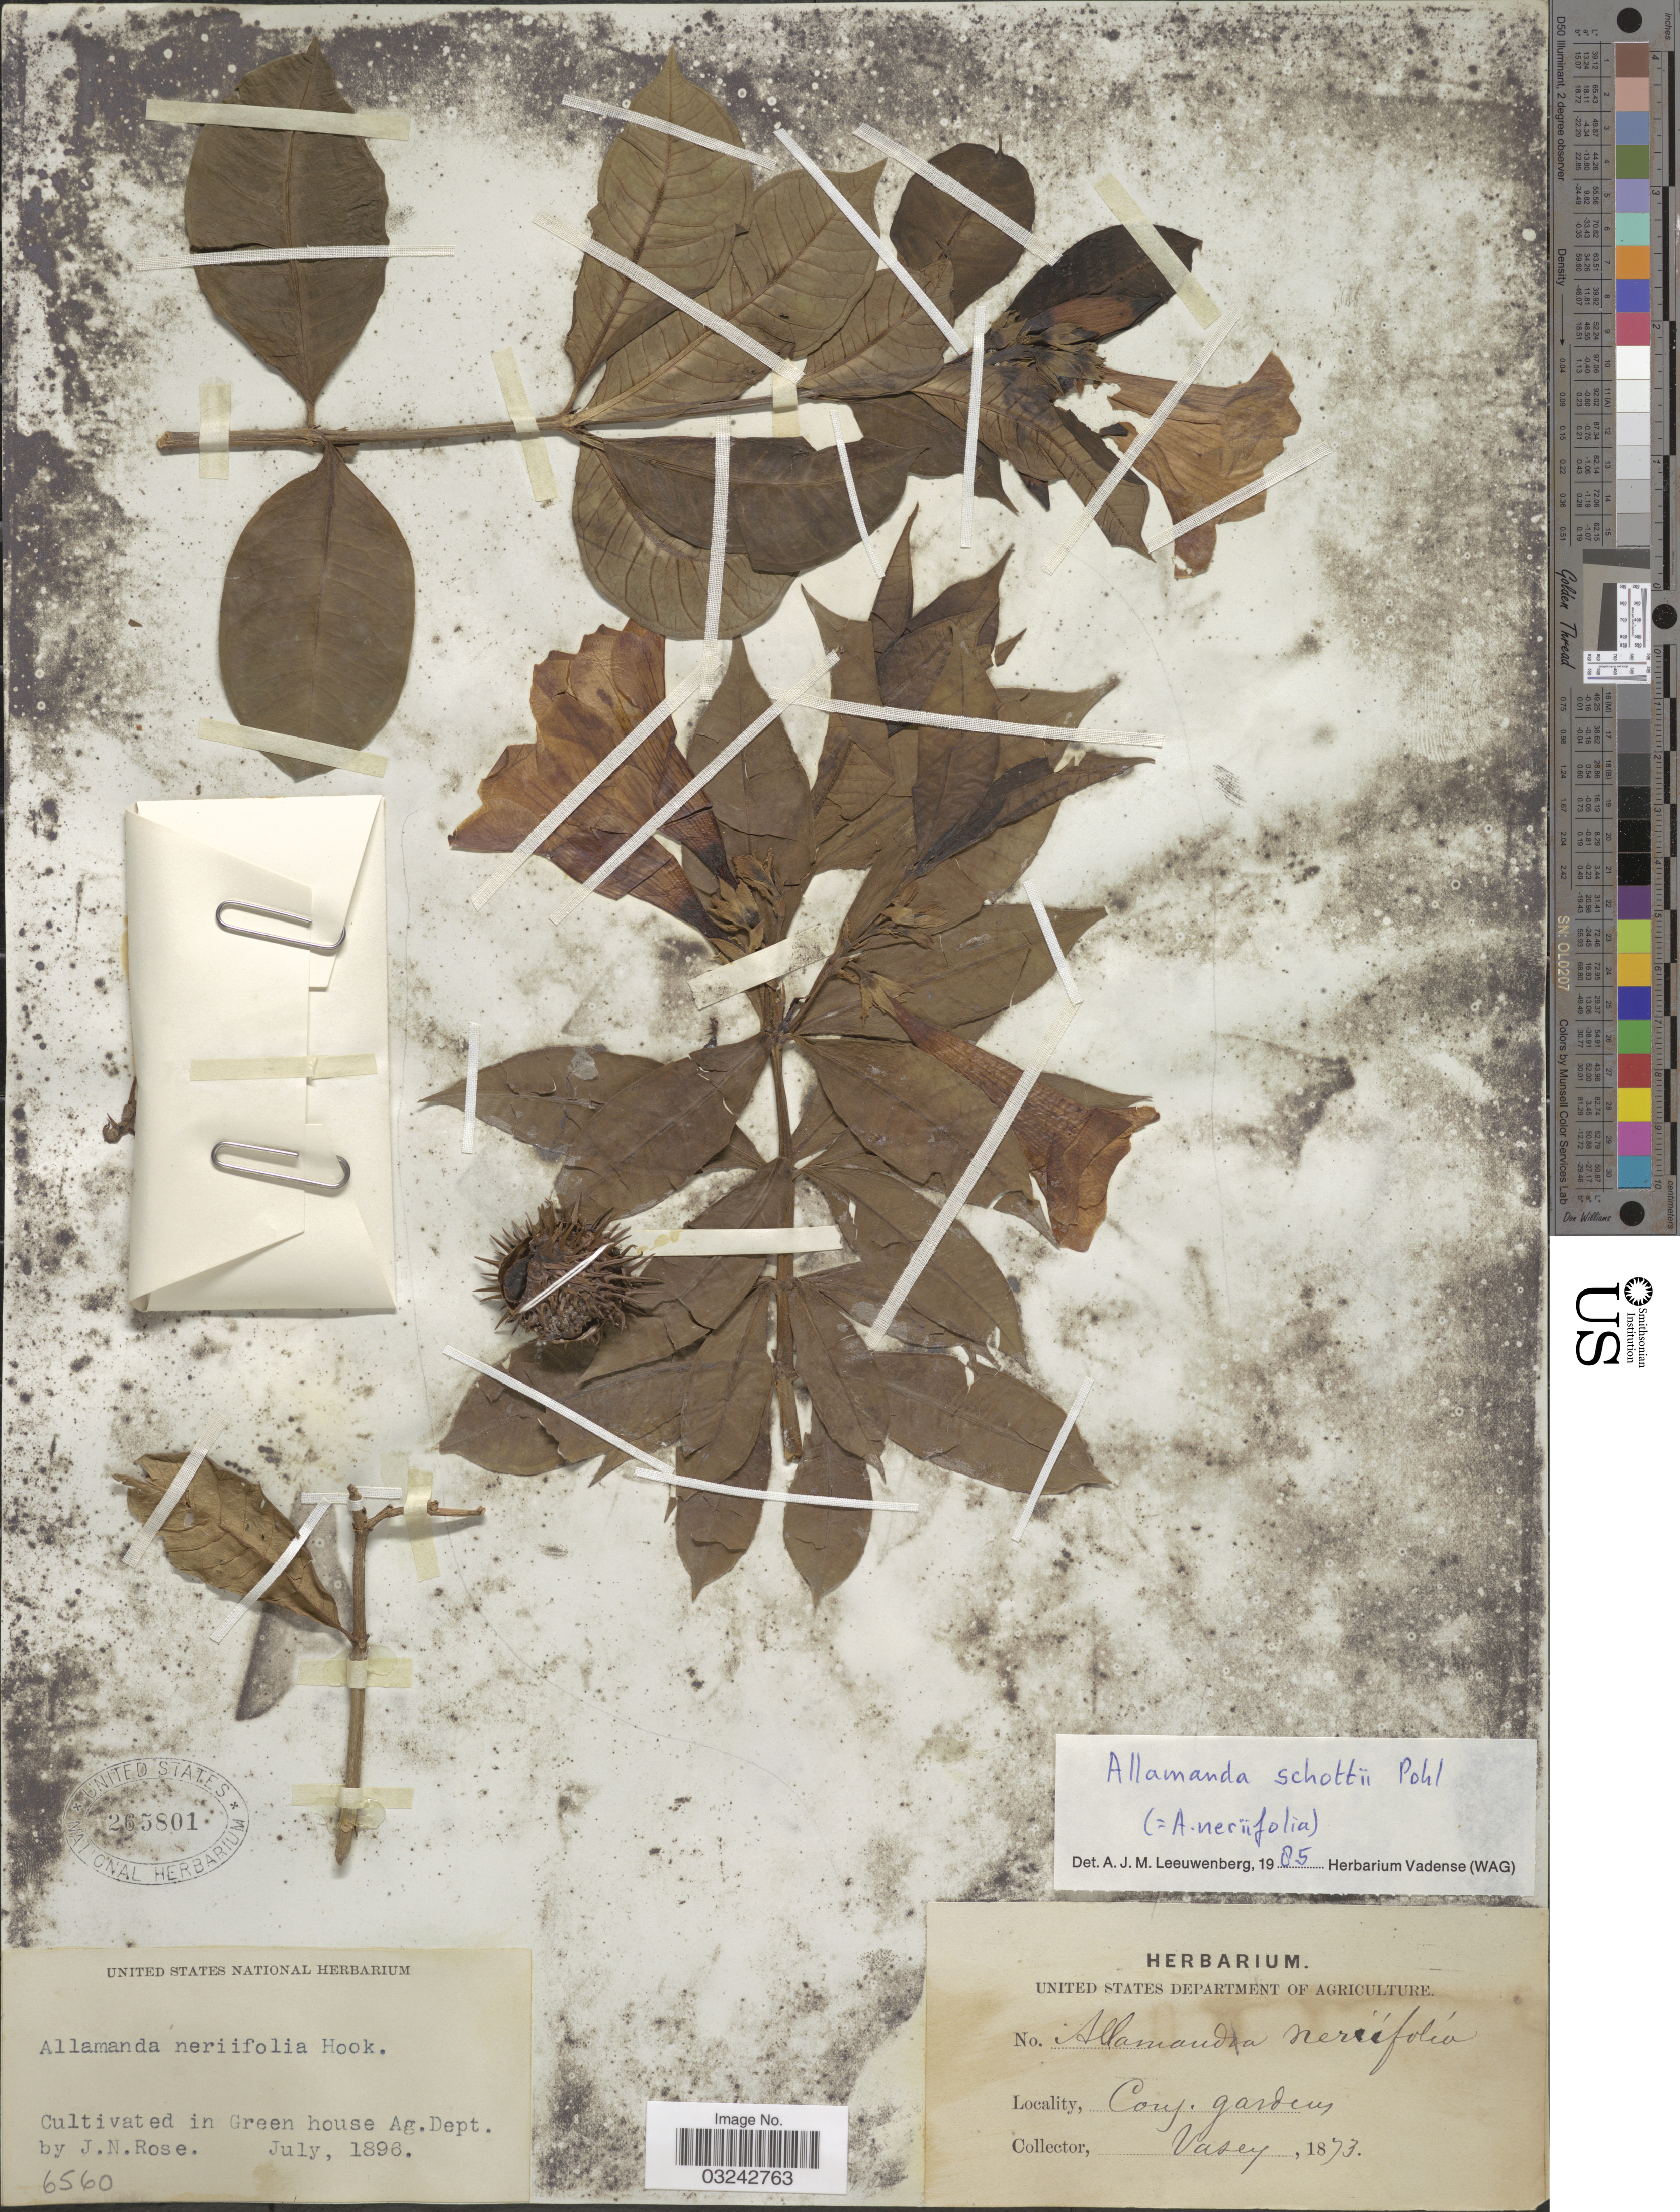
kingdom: Plantae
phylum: Tracheophyta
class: Magnoliopsida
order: Gentianales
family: Apocynaceae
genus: Allamanda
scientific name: Allamanda schottii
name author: Pohl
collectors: Vasey, --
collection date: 1873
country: United States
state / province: District of Columbia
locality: Cons. gardens.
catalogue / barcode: US 265801-2